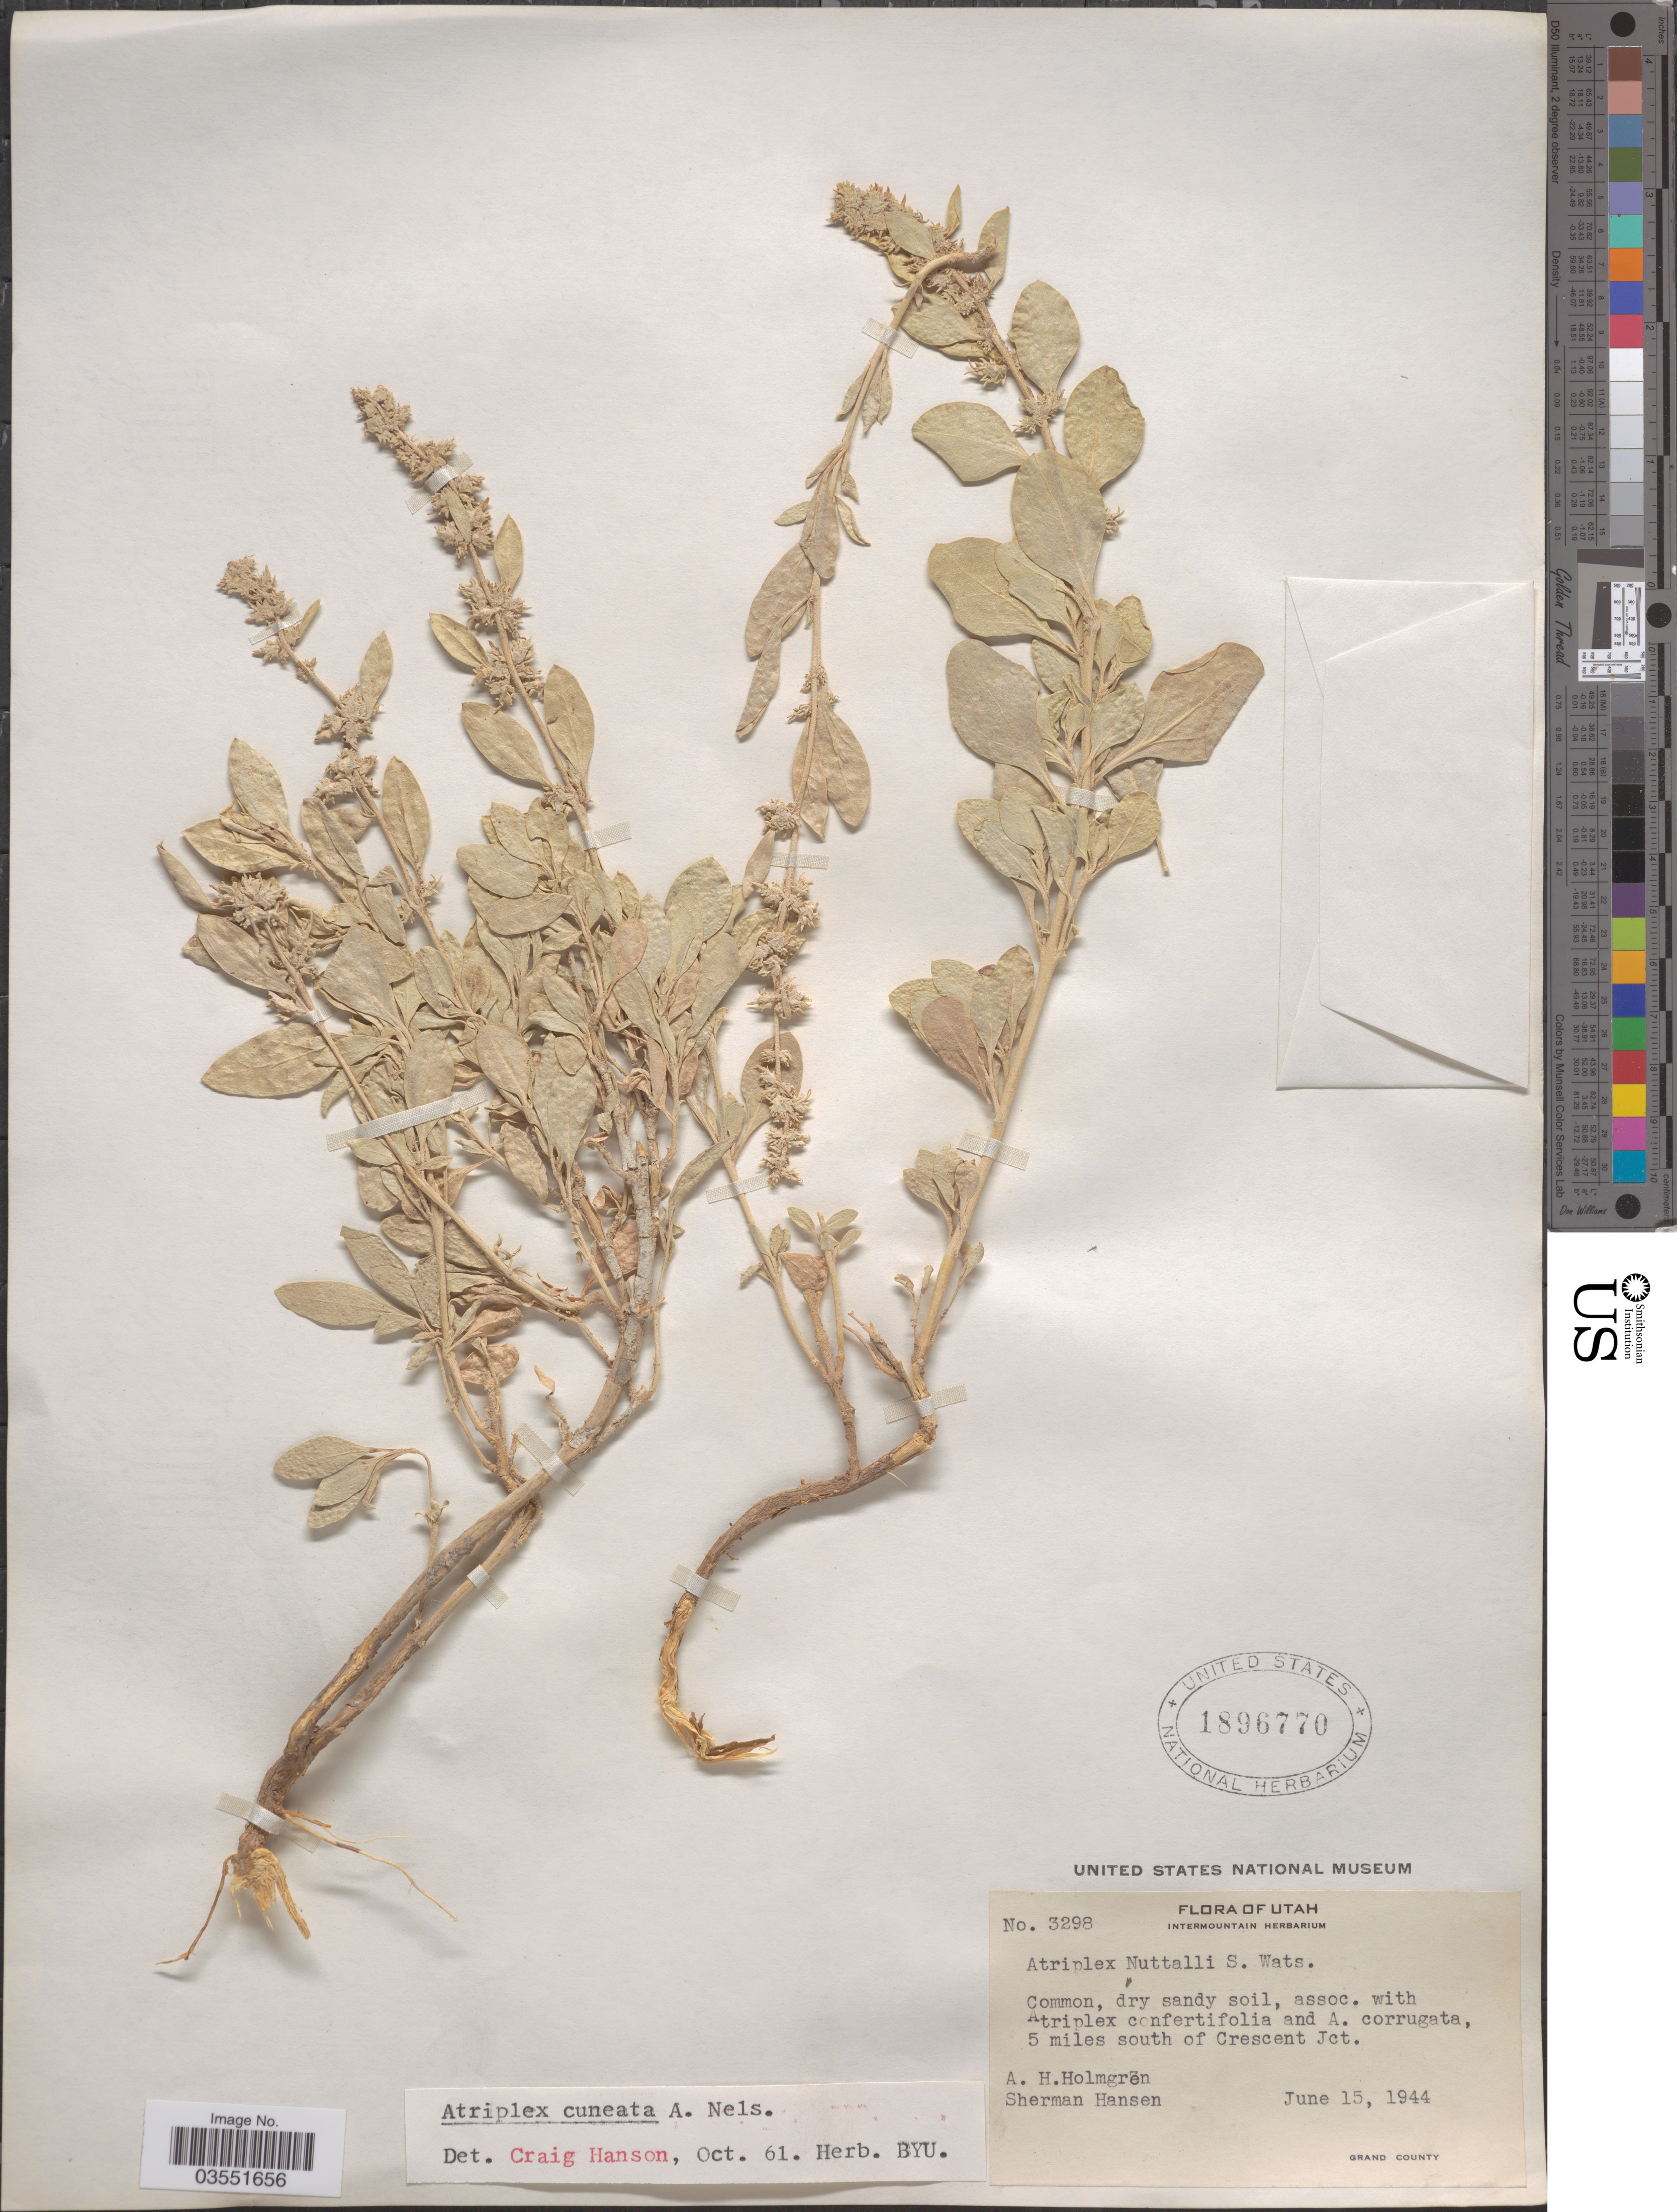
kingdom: Plantae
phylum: Tracheophyta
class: Magnoliopsida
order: Caryophyllales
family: Amaranthaceae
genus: Atriplex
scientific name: Atriplex cuneata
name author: A. Nelson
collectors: A. H. Holmgren & S. Hansen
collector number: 3298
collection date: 1944-06-15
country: United States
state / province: Utah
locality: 5 miles south of Crescent Jct.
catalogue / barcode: US 1896770